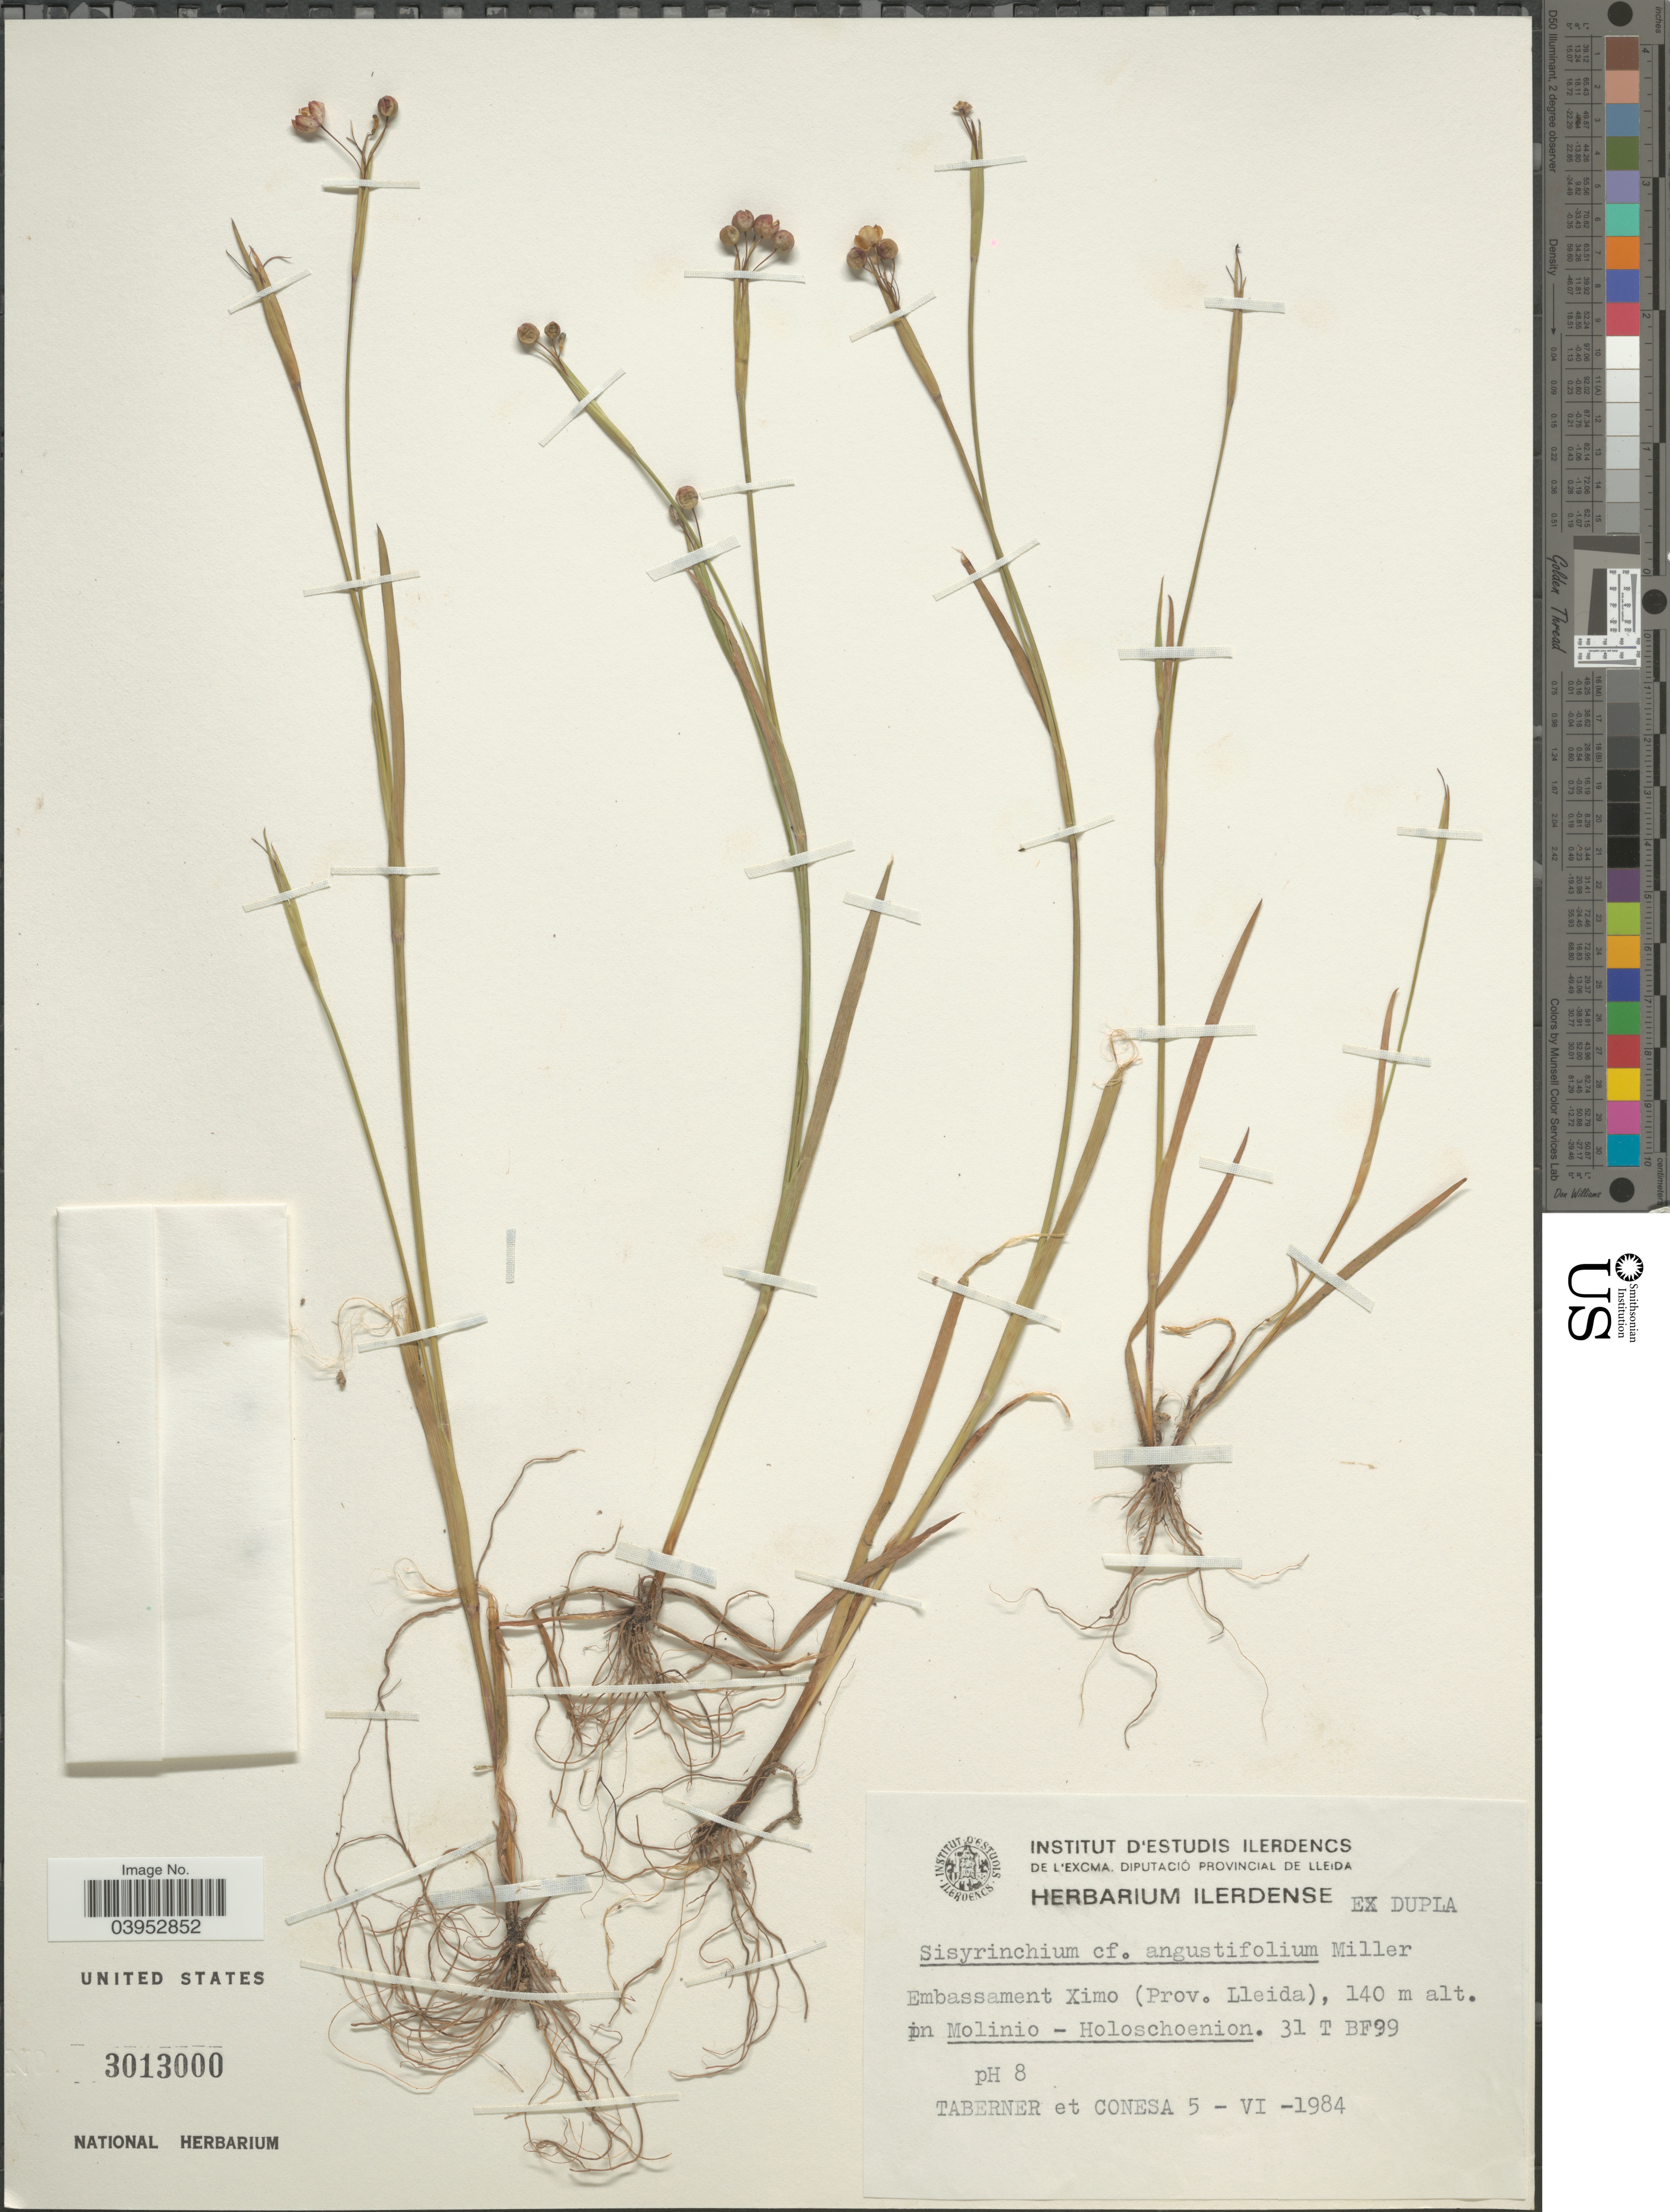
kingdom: Plantae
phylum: Tracheophyta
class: Liliopsida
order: Asparagales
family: Iridaceae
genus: Sisyrinchium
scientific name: Sisyrinchium angustifolium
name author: Mill.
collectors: Taberner & Conesa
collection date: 1984-06-05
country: Spain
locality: Embassament Ximo (Prov. Lleida), in Molinio - Holoschoenion. 31 T BF99. pH 8.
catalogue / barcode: US 3013000